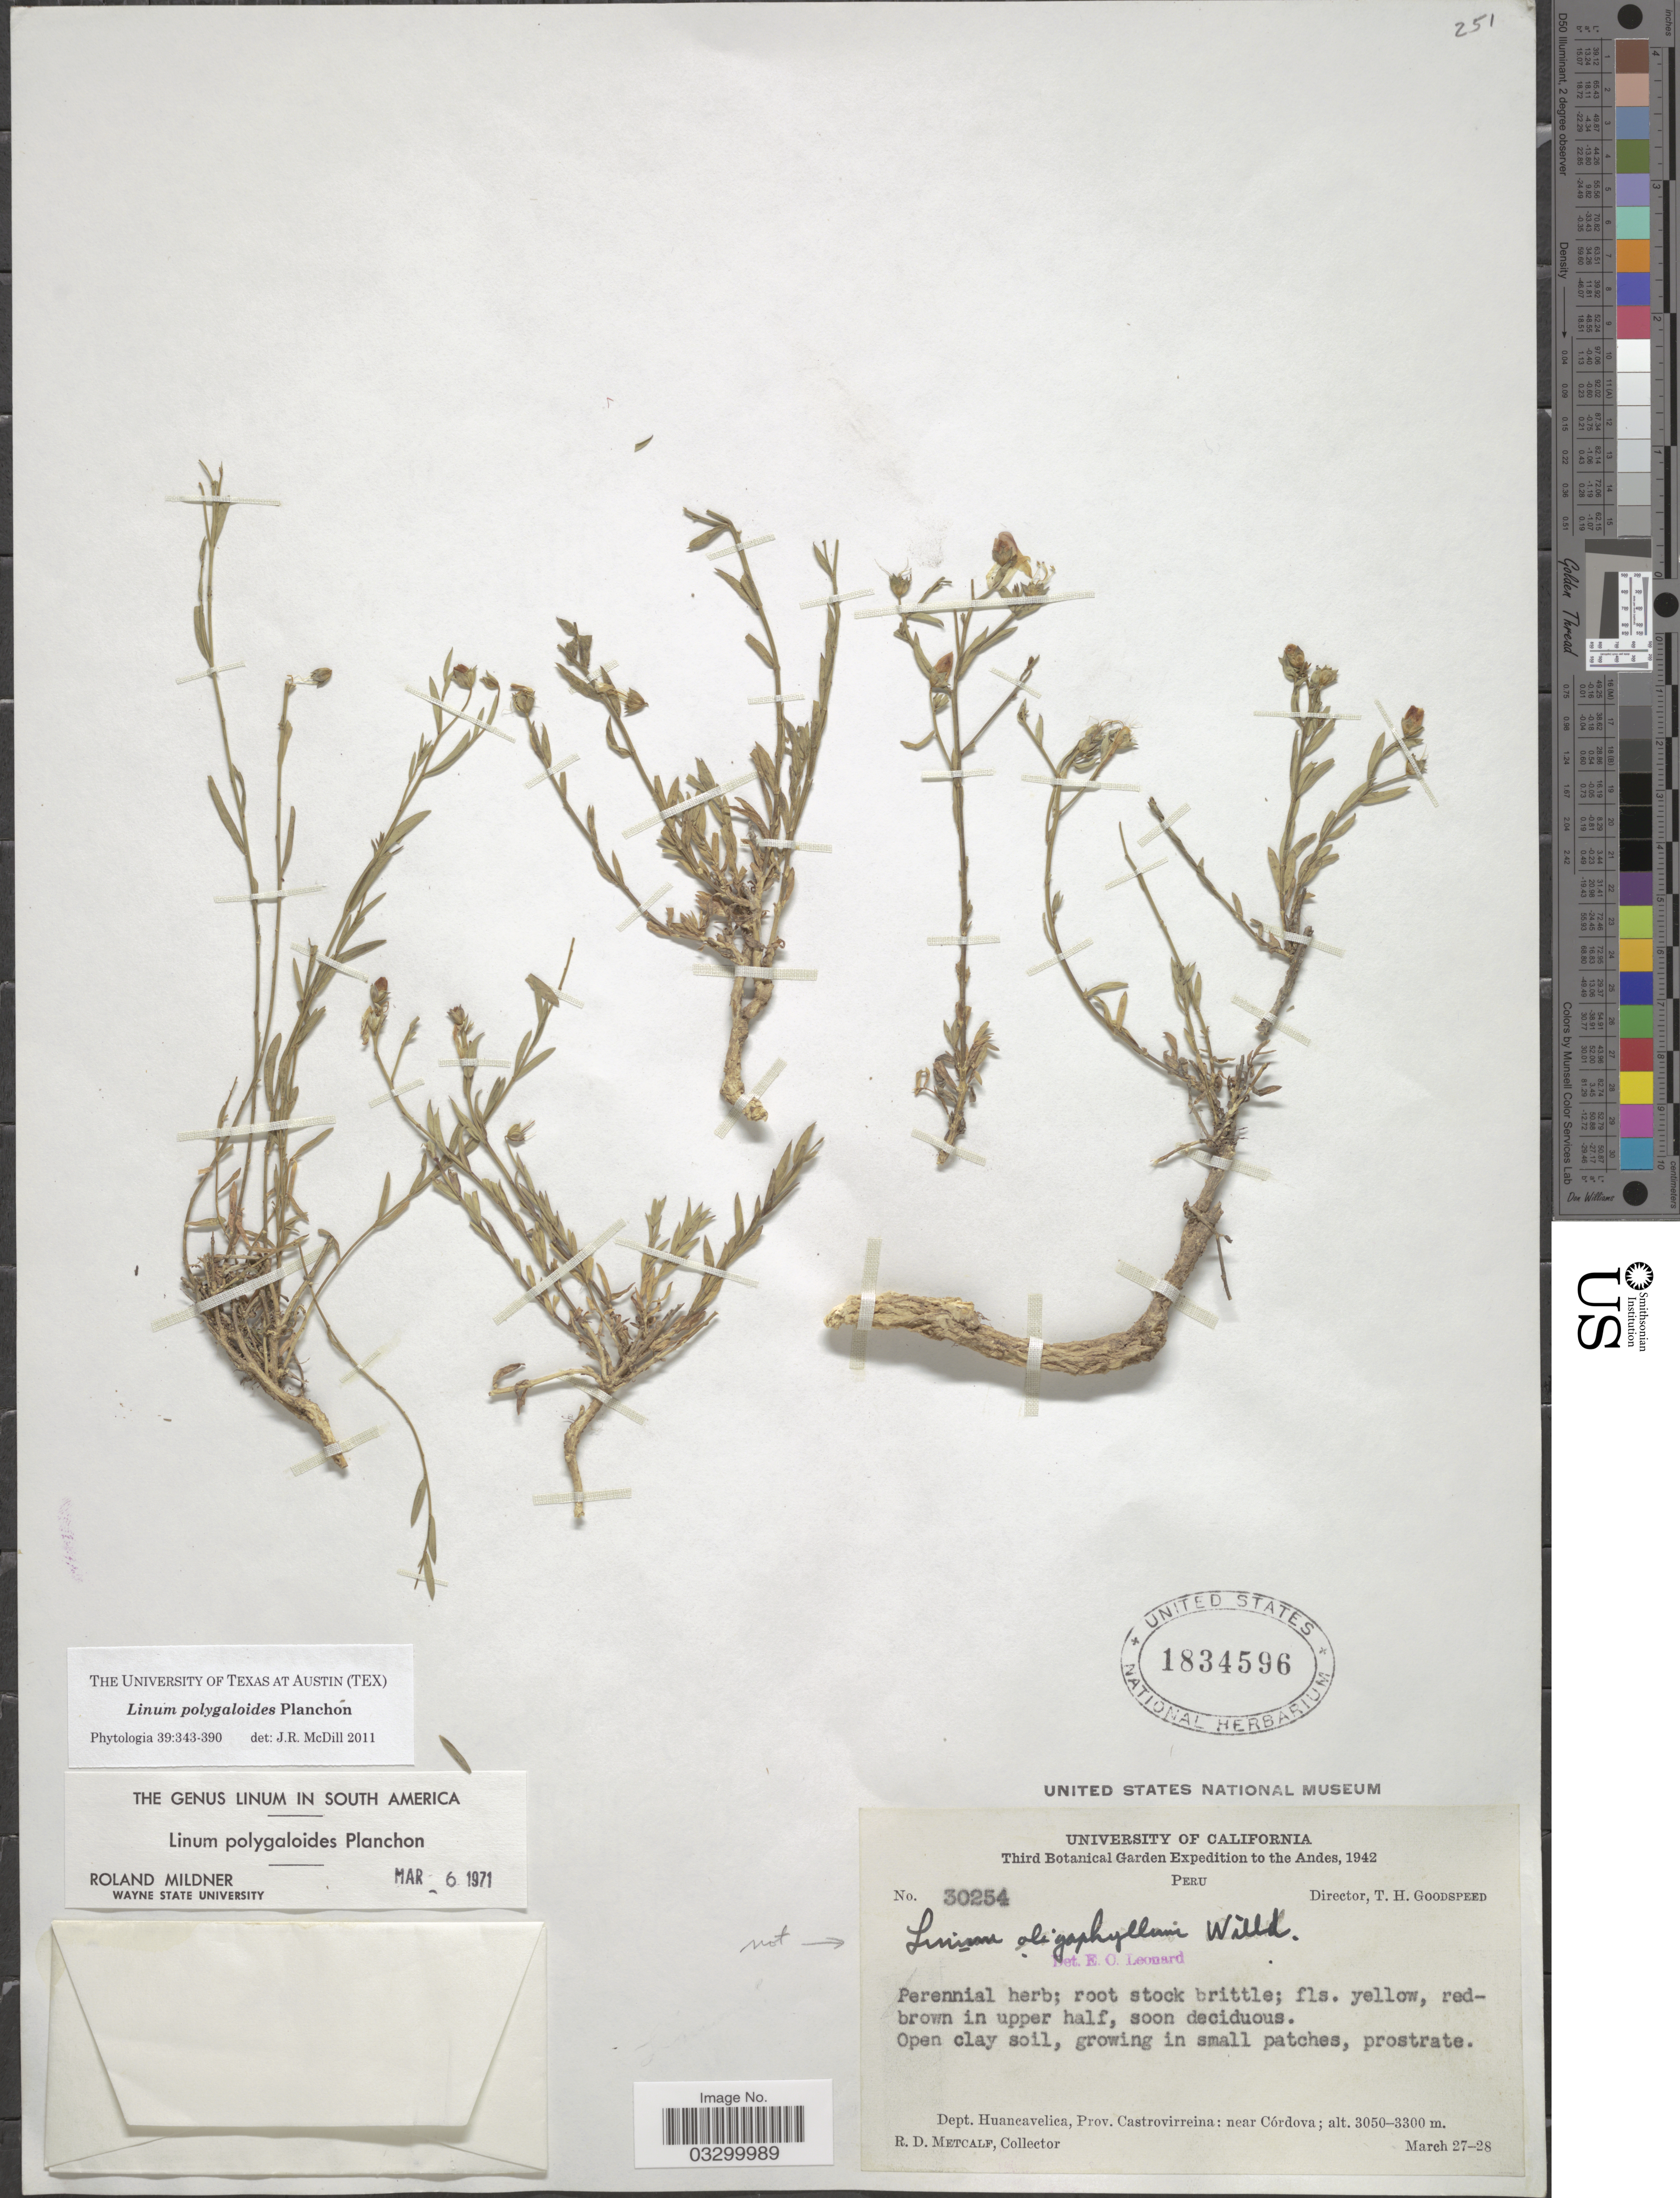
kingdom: Plantae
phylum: Tracheophyta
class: Magnoliopsida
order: Malpighiales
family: Linaceae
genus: Linum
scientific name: Linum polygaloides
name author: Planch.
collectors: R. D. Metcalf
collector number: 30254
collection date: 1942-03-27/1942-03-28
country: Peru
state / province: Huancavelica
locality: Andes. Dept. Huancavelica, Prov. Castrovirreina: near Córdova.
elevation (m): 3050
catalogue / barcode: US 1834596